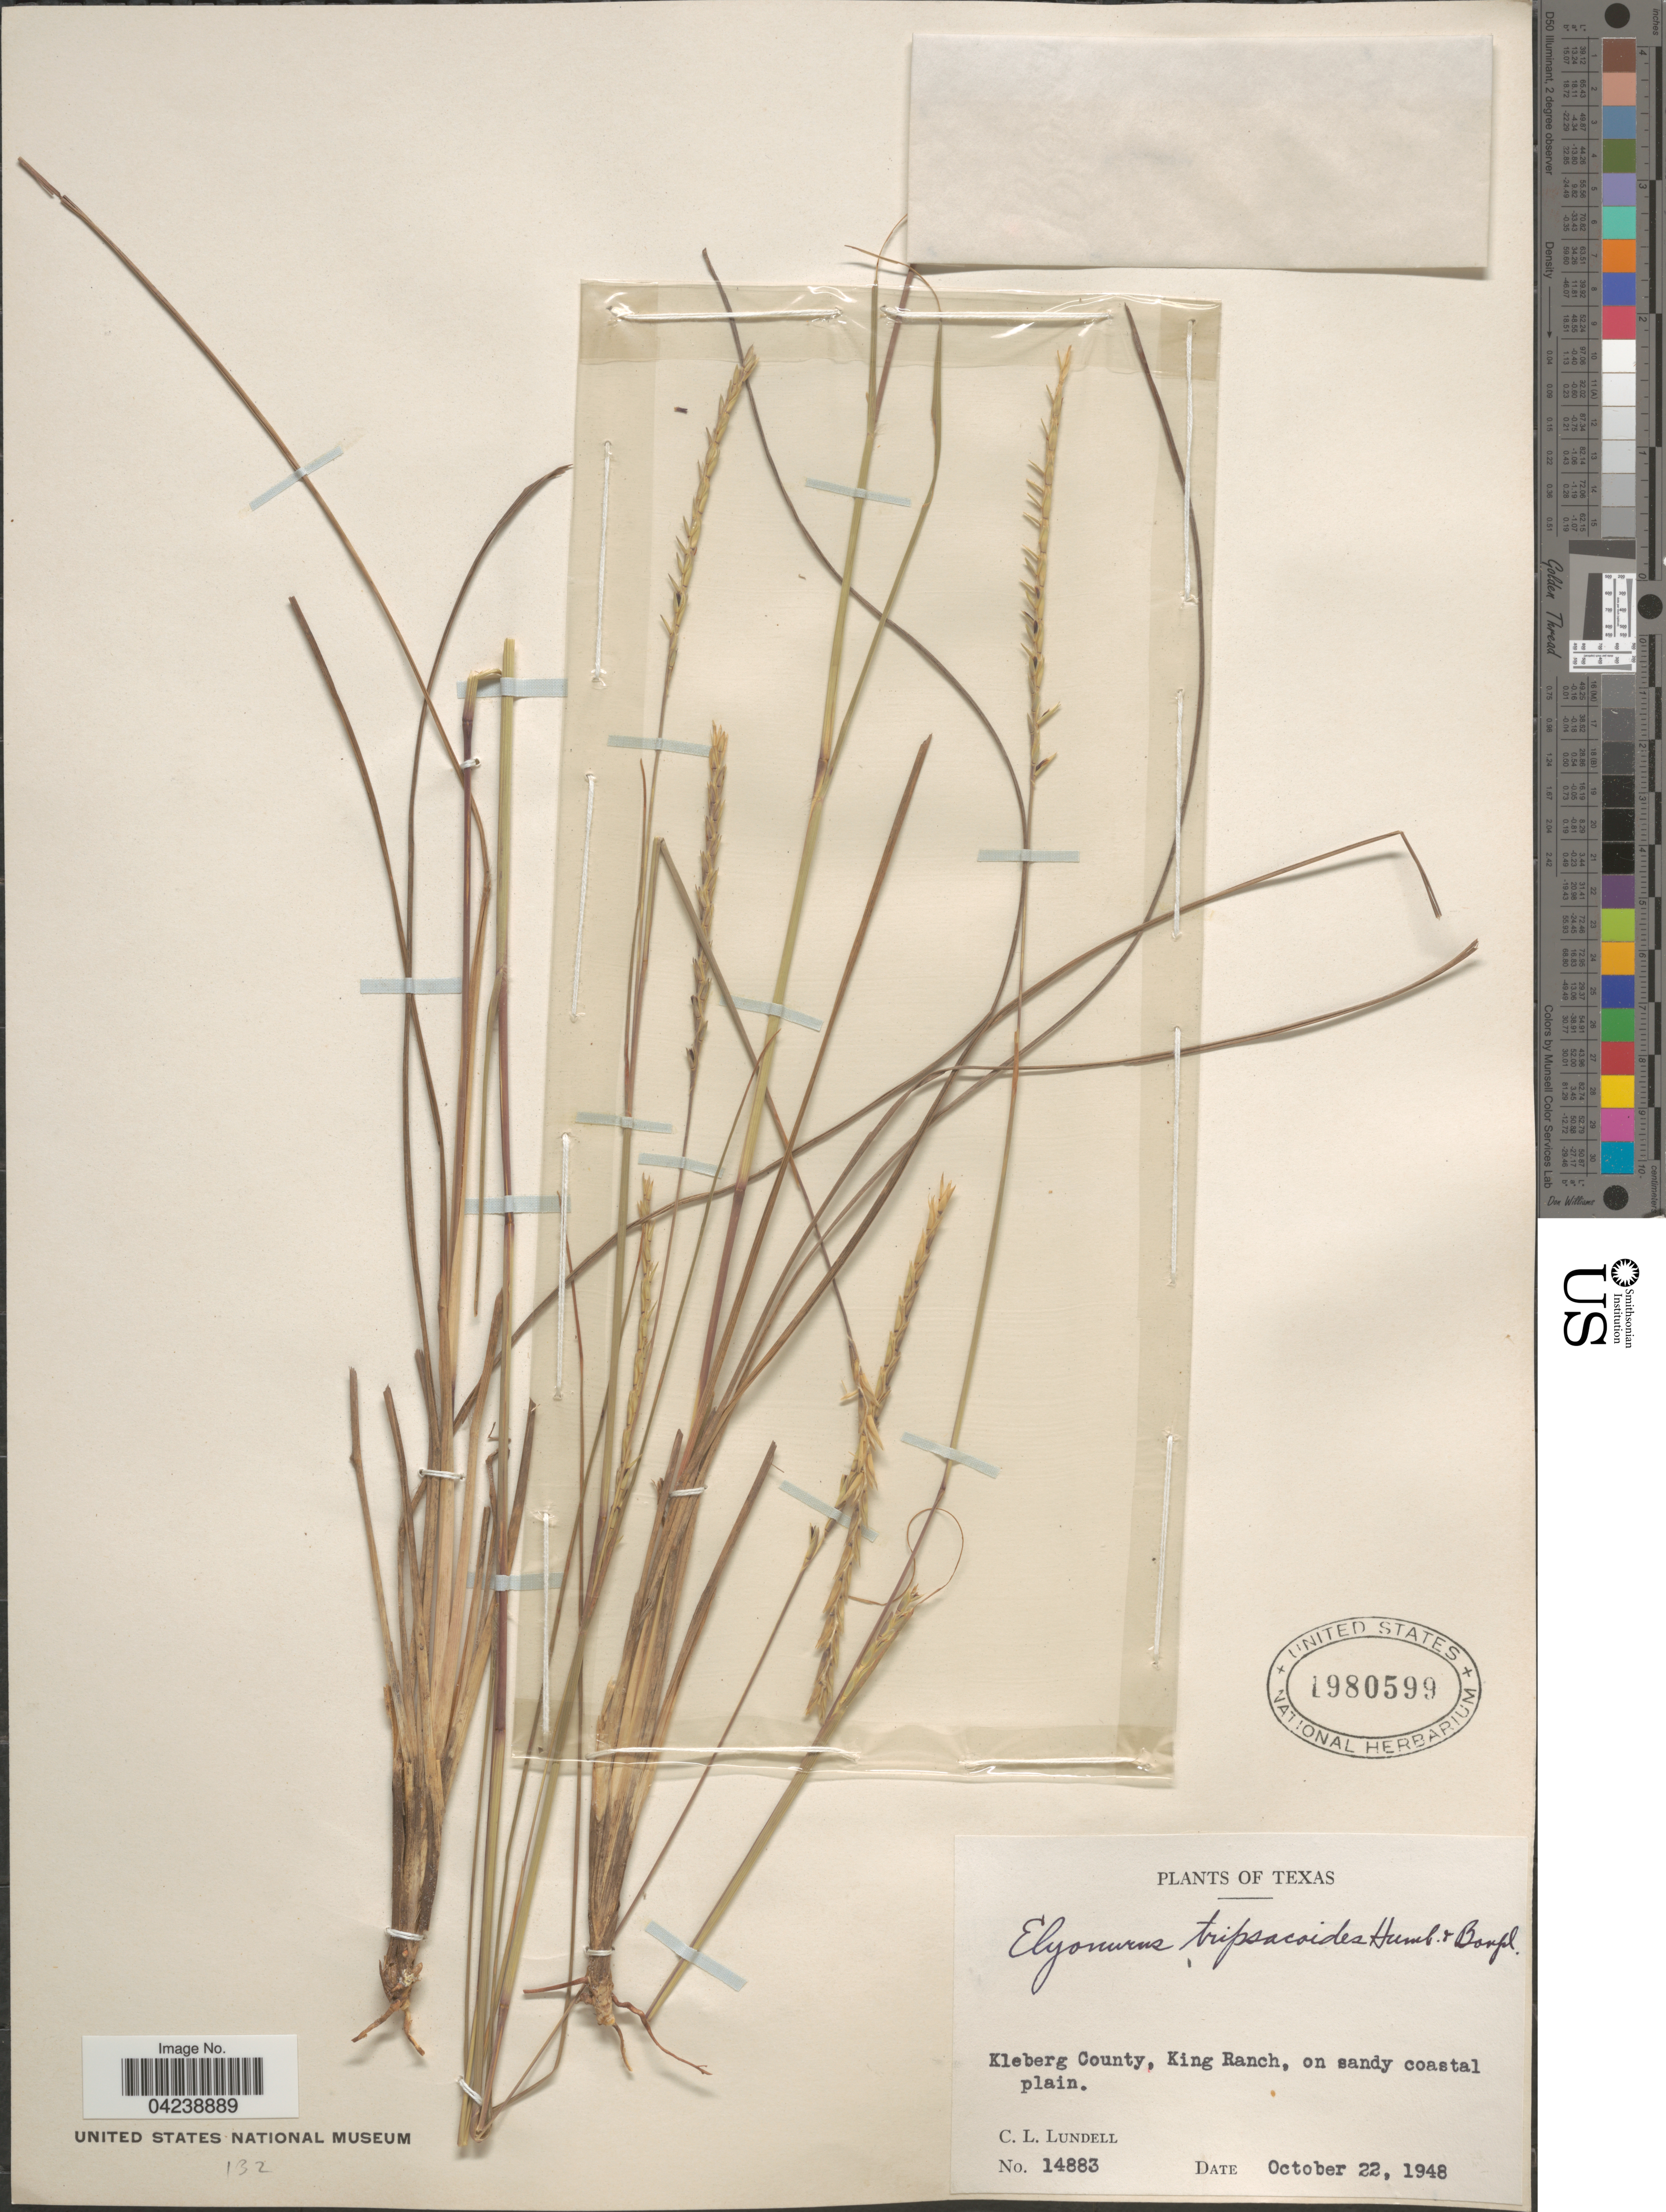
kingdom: Plantae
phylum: Tracheophyta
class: Liliopsida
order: Poales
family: Poaceae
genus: Elionurus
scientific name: Elionurus tripsacoides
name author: Humb. & Bonpl. ex Willd.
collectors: C. L. Lundell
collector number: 14883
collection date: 1948-10-22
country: United States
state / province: Texas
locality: Kleberg County, King Ranch, on sandy coastal plain.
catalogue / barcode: US 1980599